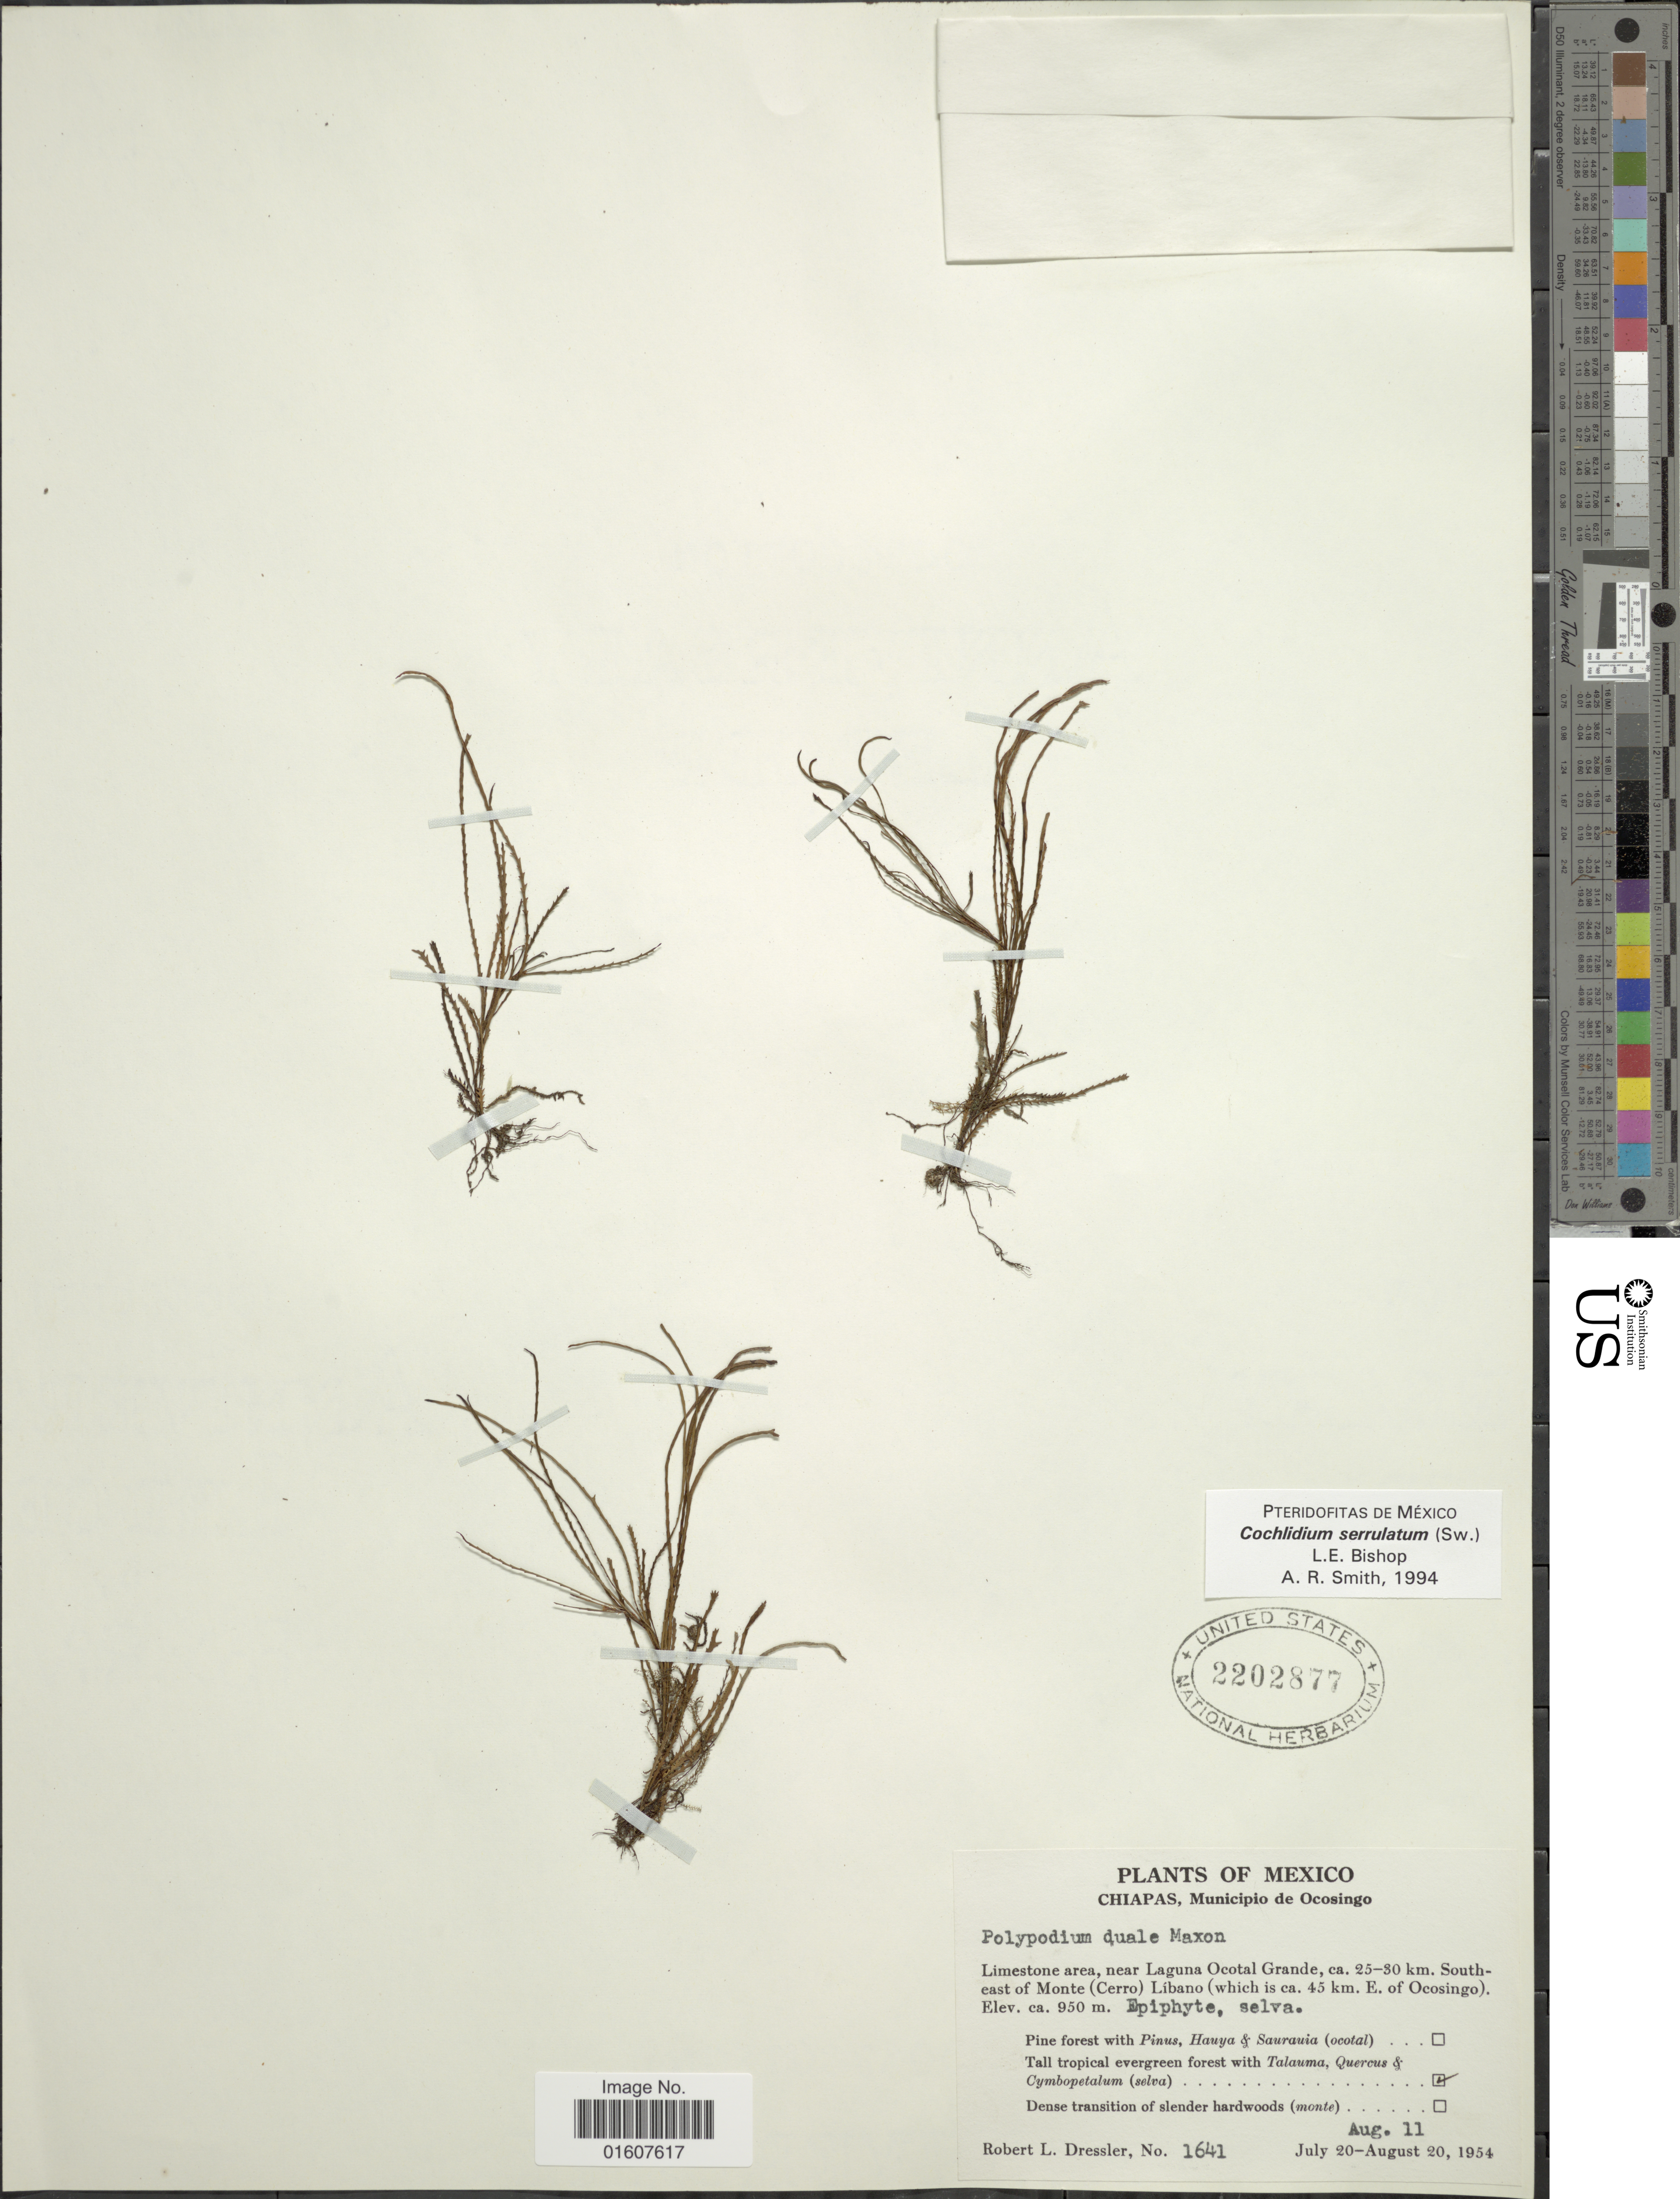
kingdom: Plantae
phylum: Tracheophyta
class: Polypodiopsida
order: Polypodiales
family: Polypodiaceae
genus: Cochlidium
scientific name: Cochlidium serrulatum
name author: (Sw.) L.E. Bishop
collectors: R. Dressler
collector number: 1641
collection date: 1954-08-11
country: Mexico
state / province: Chiapas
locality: Municpio de Ocosingo, Limestone area, near Laguna Ocotal Grande, ca. 25-30 km. Southeast of Monte (Cerro) Libano (which is ca. 45 km E of Ocosingo)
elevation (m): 950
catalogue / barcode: US 2202877